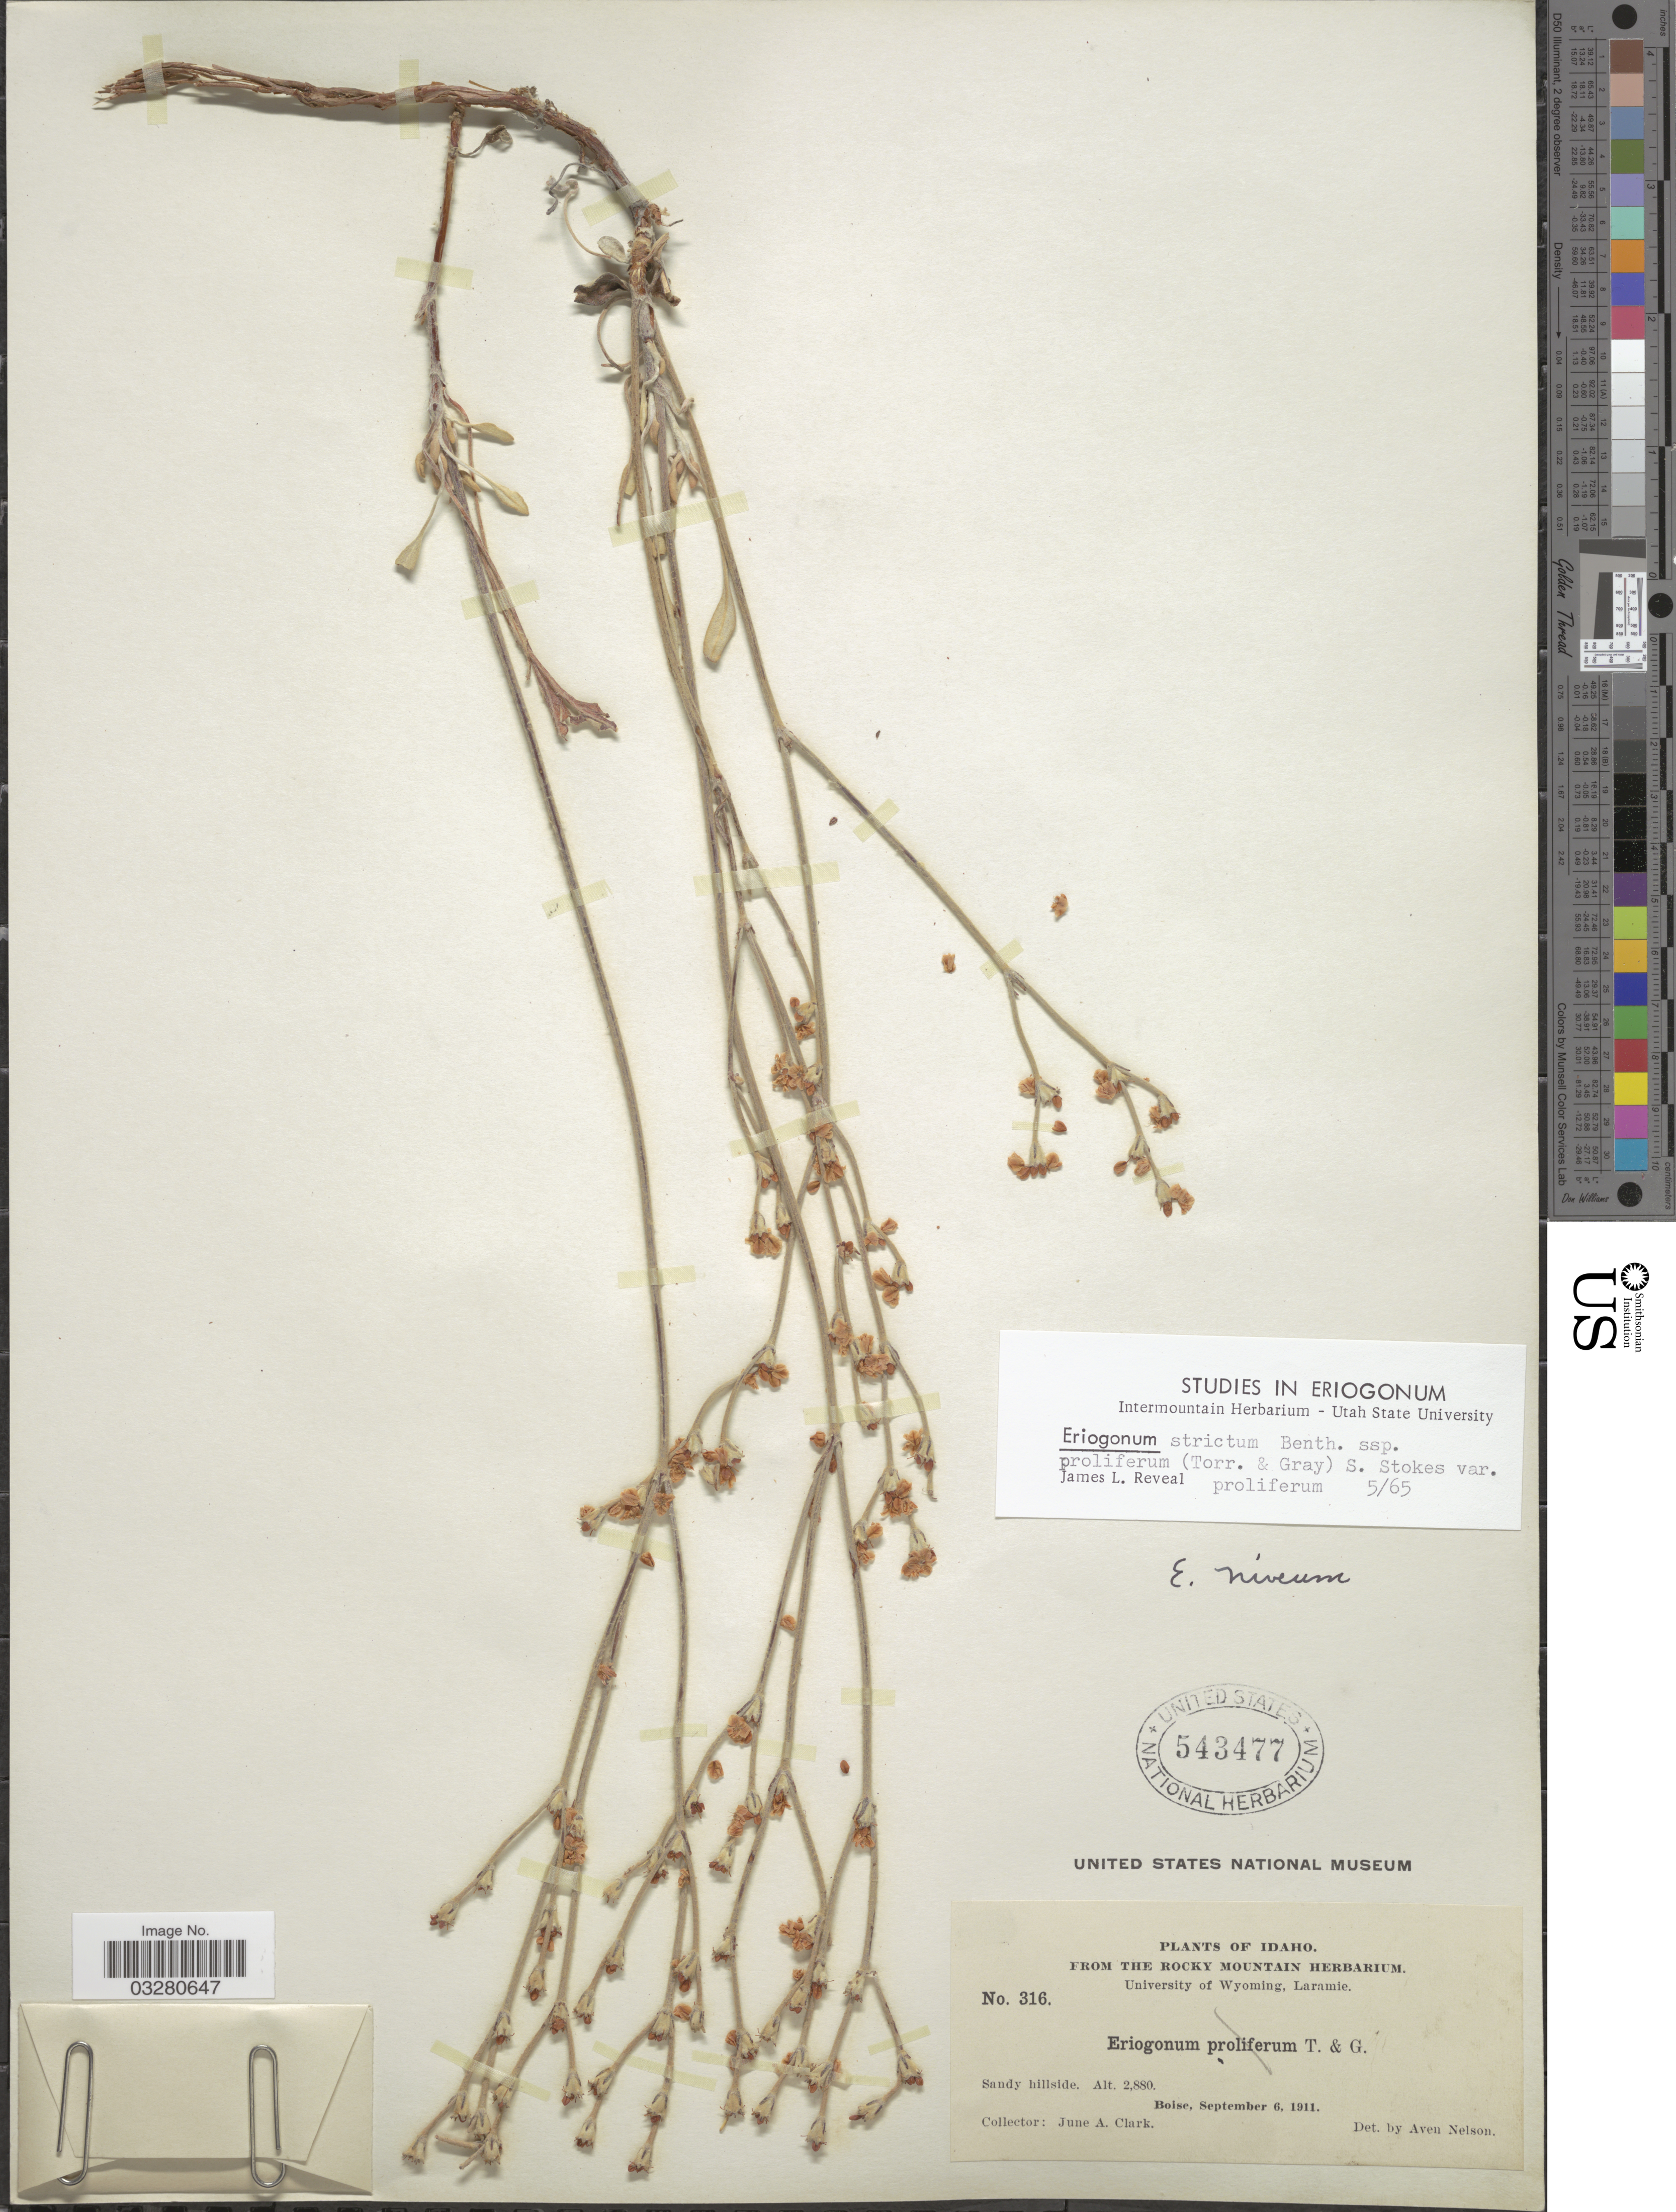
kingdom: Plantae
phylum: Tracheophyta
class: Magnoliopsida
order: Caryophyllales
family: Polygonaceae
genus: Eriogonum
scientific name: Eriogonum proliferum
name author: Torr. & A. Gray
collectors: J. A. Clark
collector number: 316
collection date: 1911-09-06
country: United States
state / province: Idaho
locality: Boise.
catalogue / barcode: US 543477